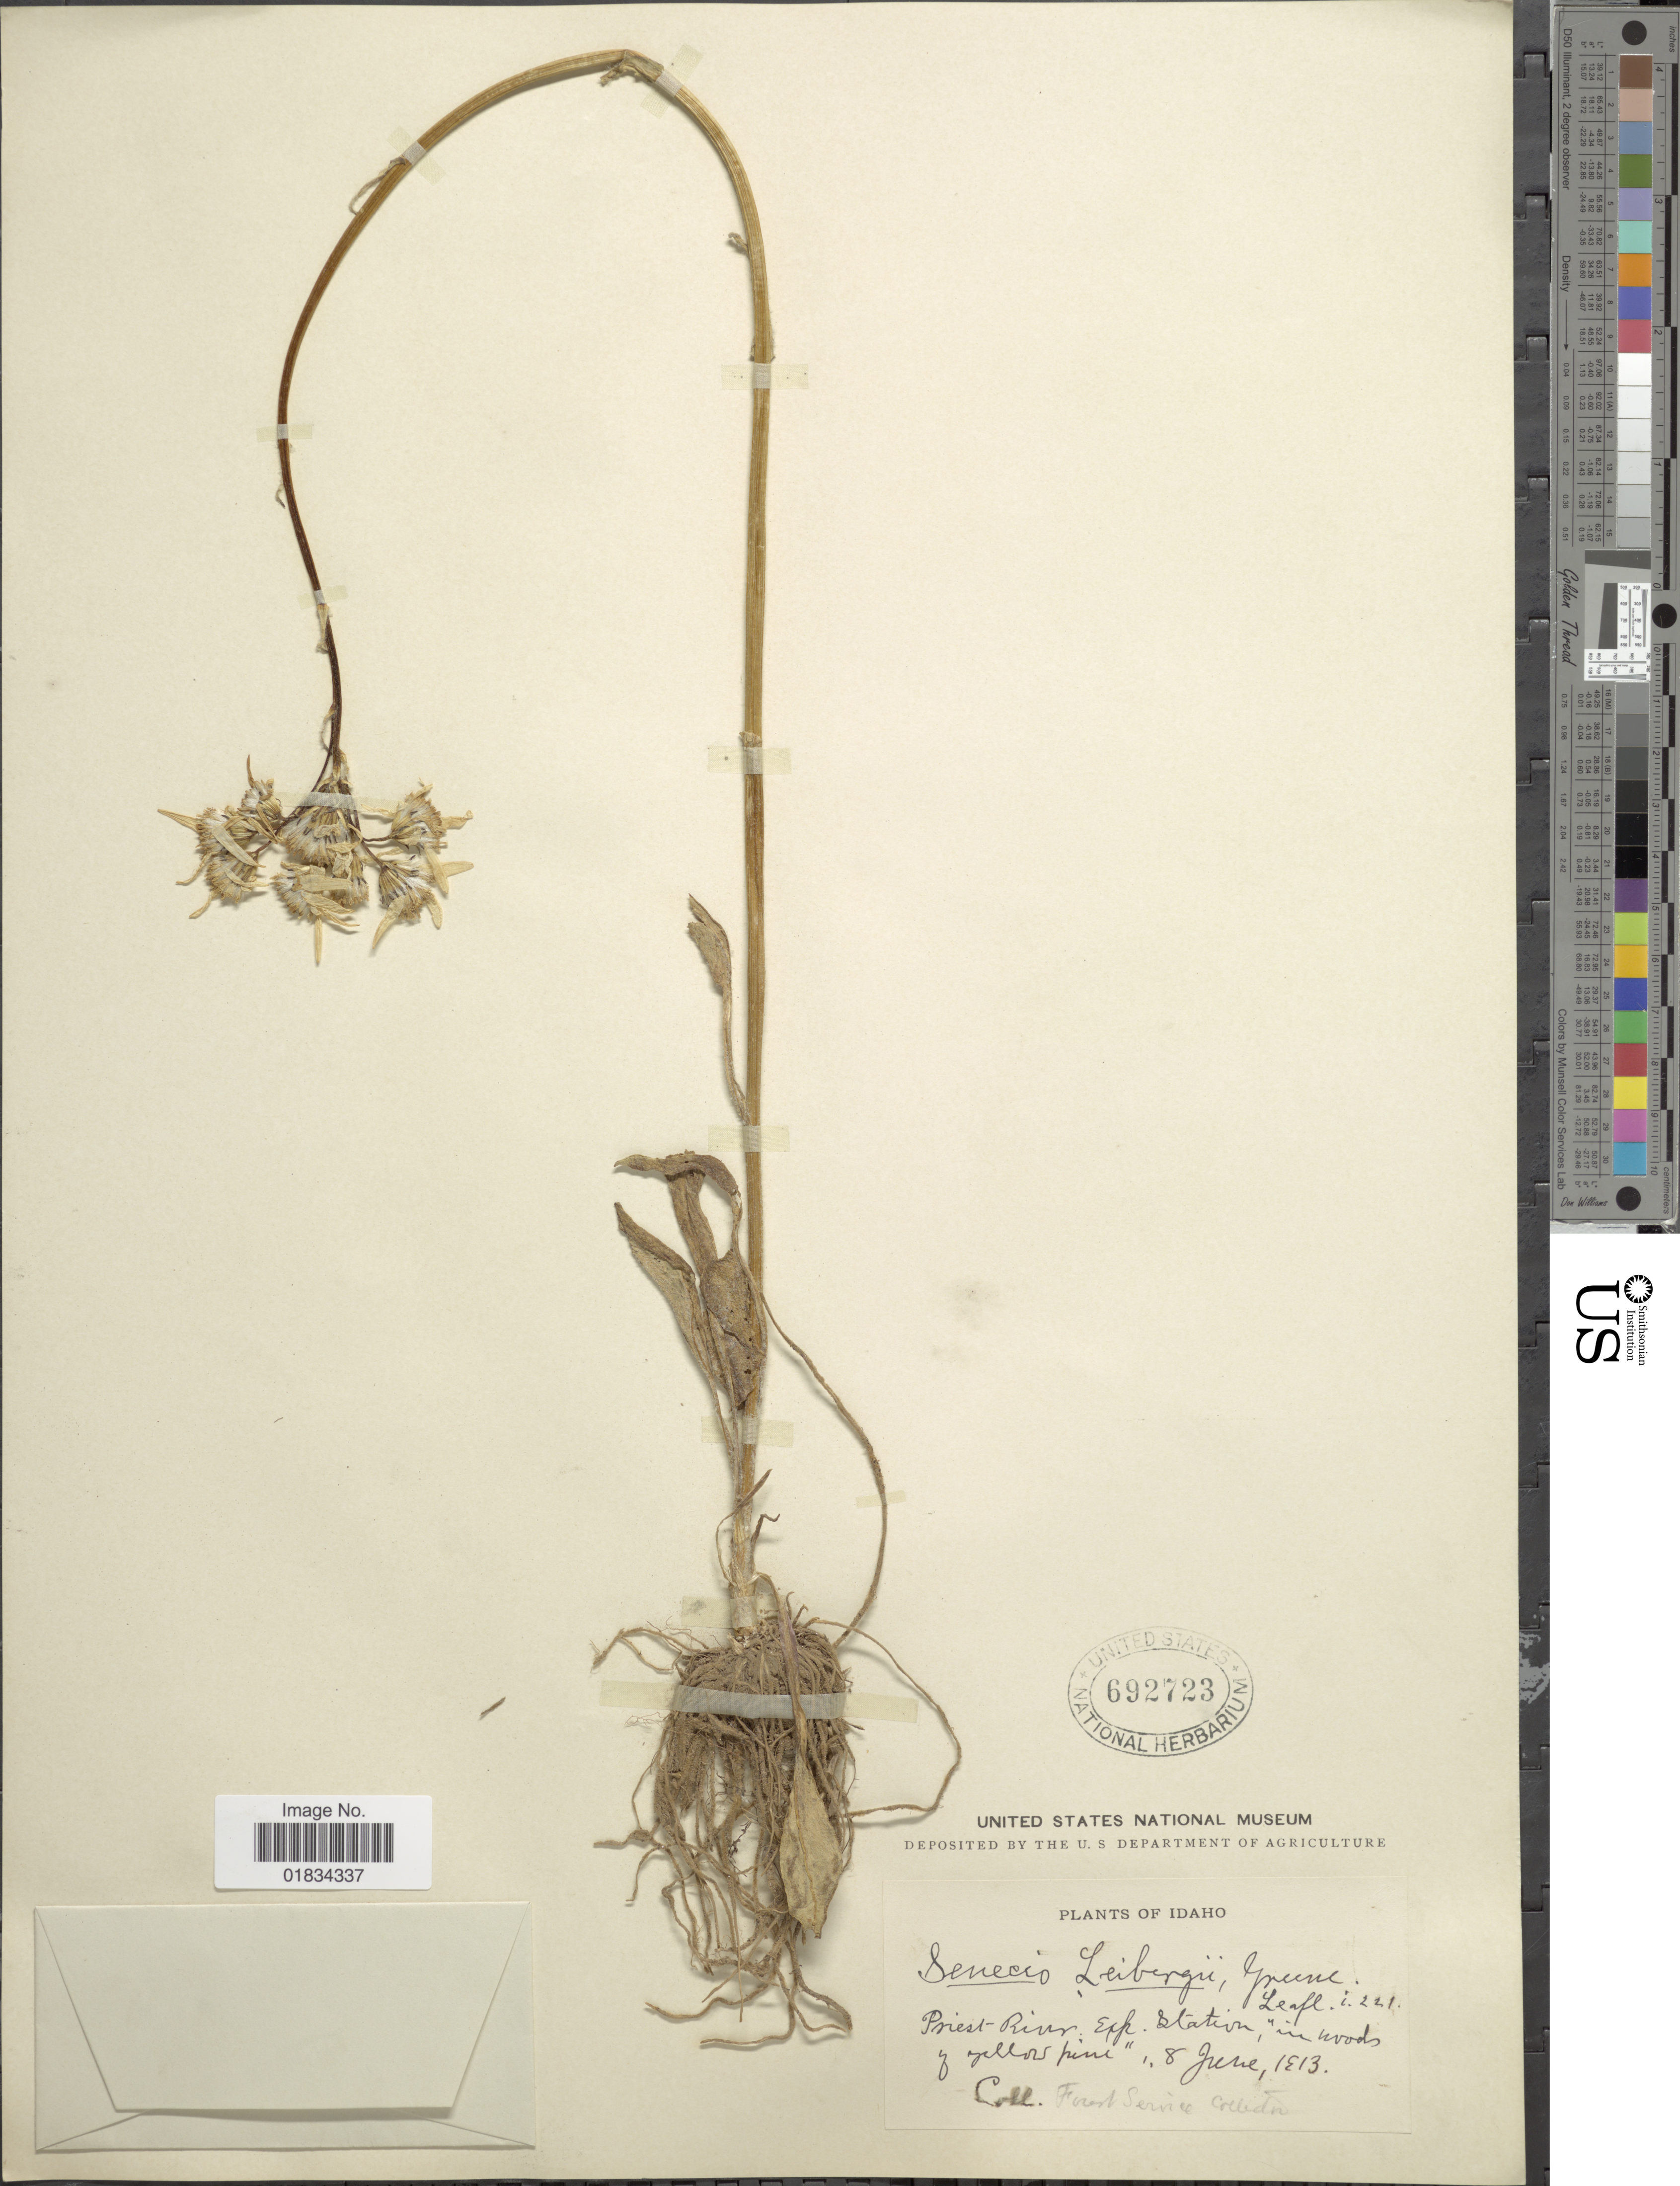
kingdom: Plantae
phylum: Tracheophyta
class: Magnoliopsida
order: Asterales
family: Asteraceae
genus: Senecio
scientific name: Senecio integerrimus var. ochroleucus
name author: (A. Gray) Cronq.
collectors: Forest Service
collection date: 1913-06-08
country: United States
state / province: Idaho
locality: Priest River, Exp. Station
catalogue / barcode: US 692723